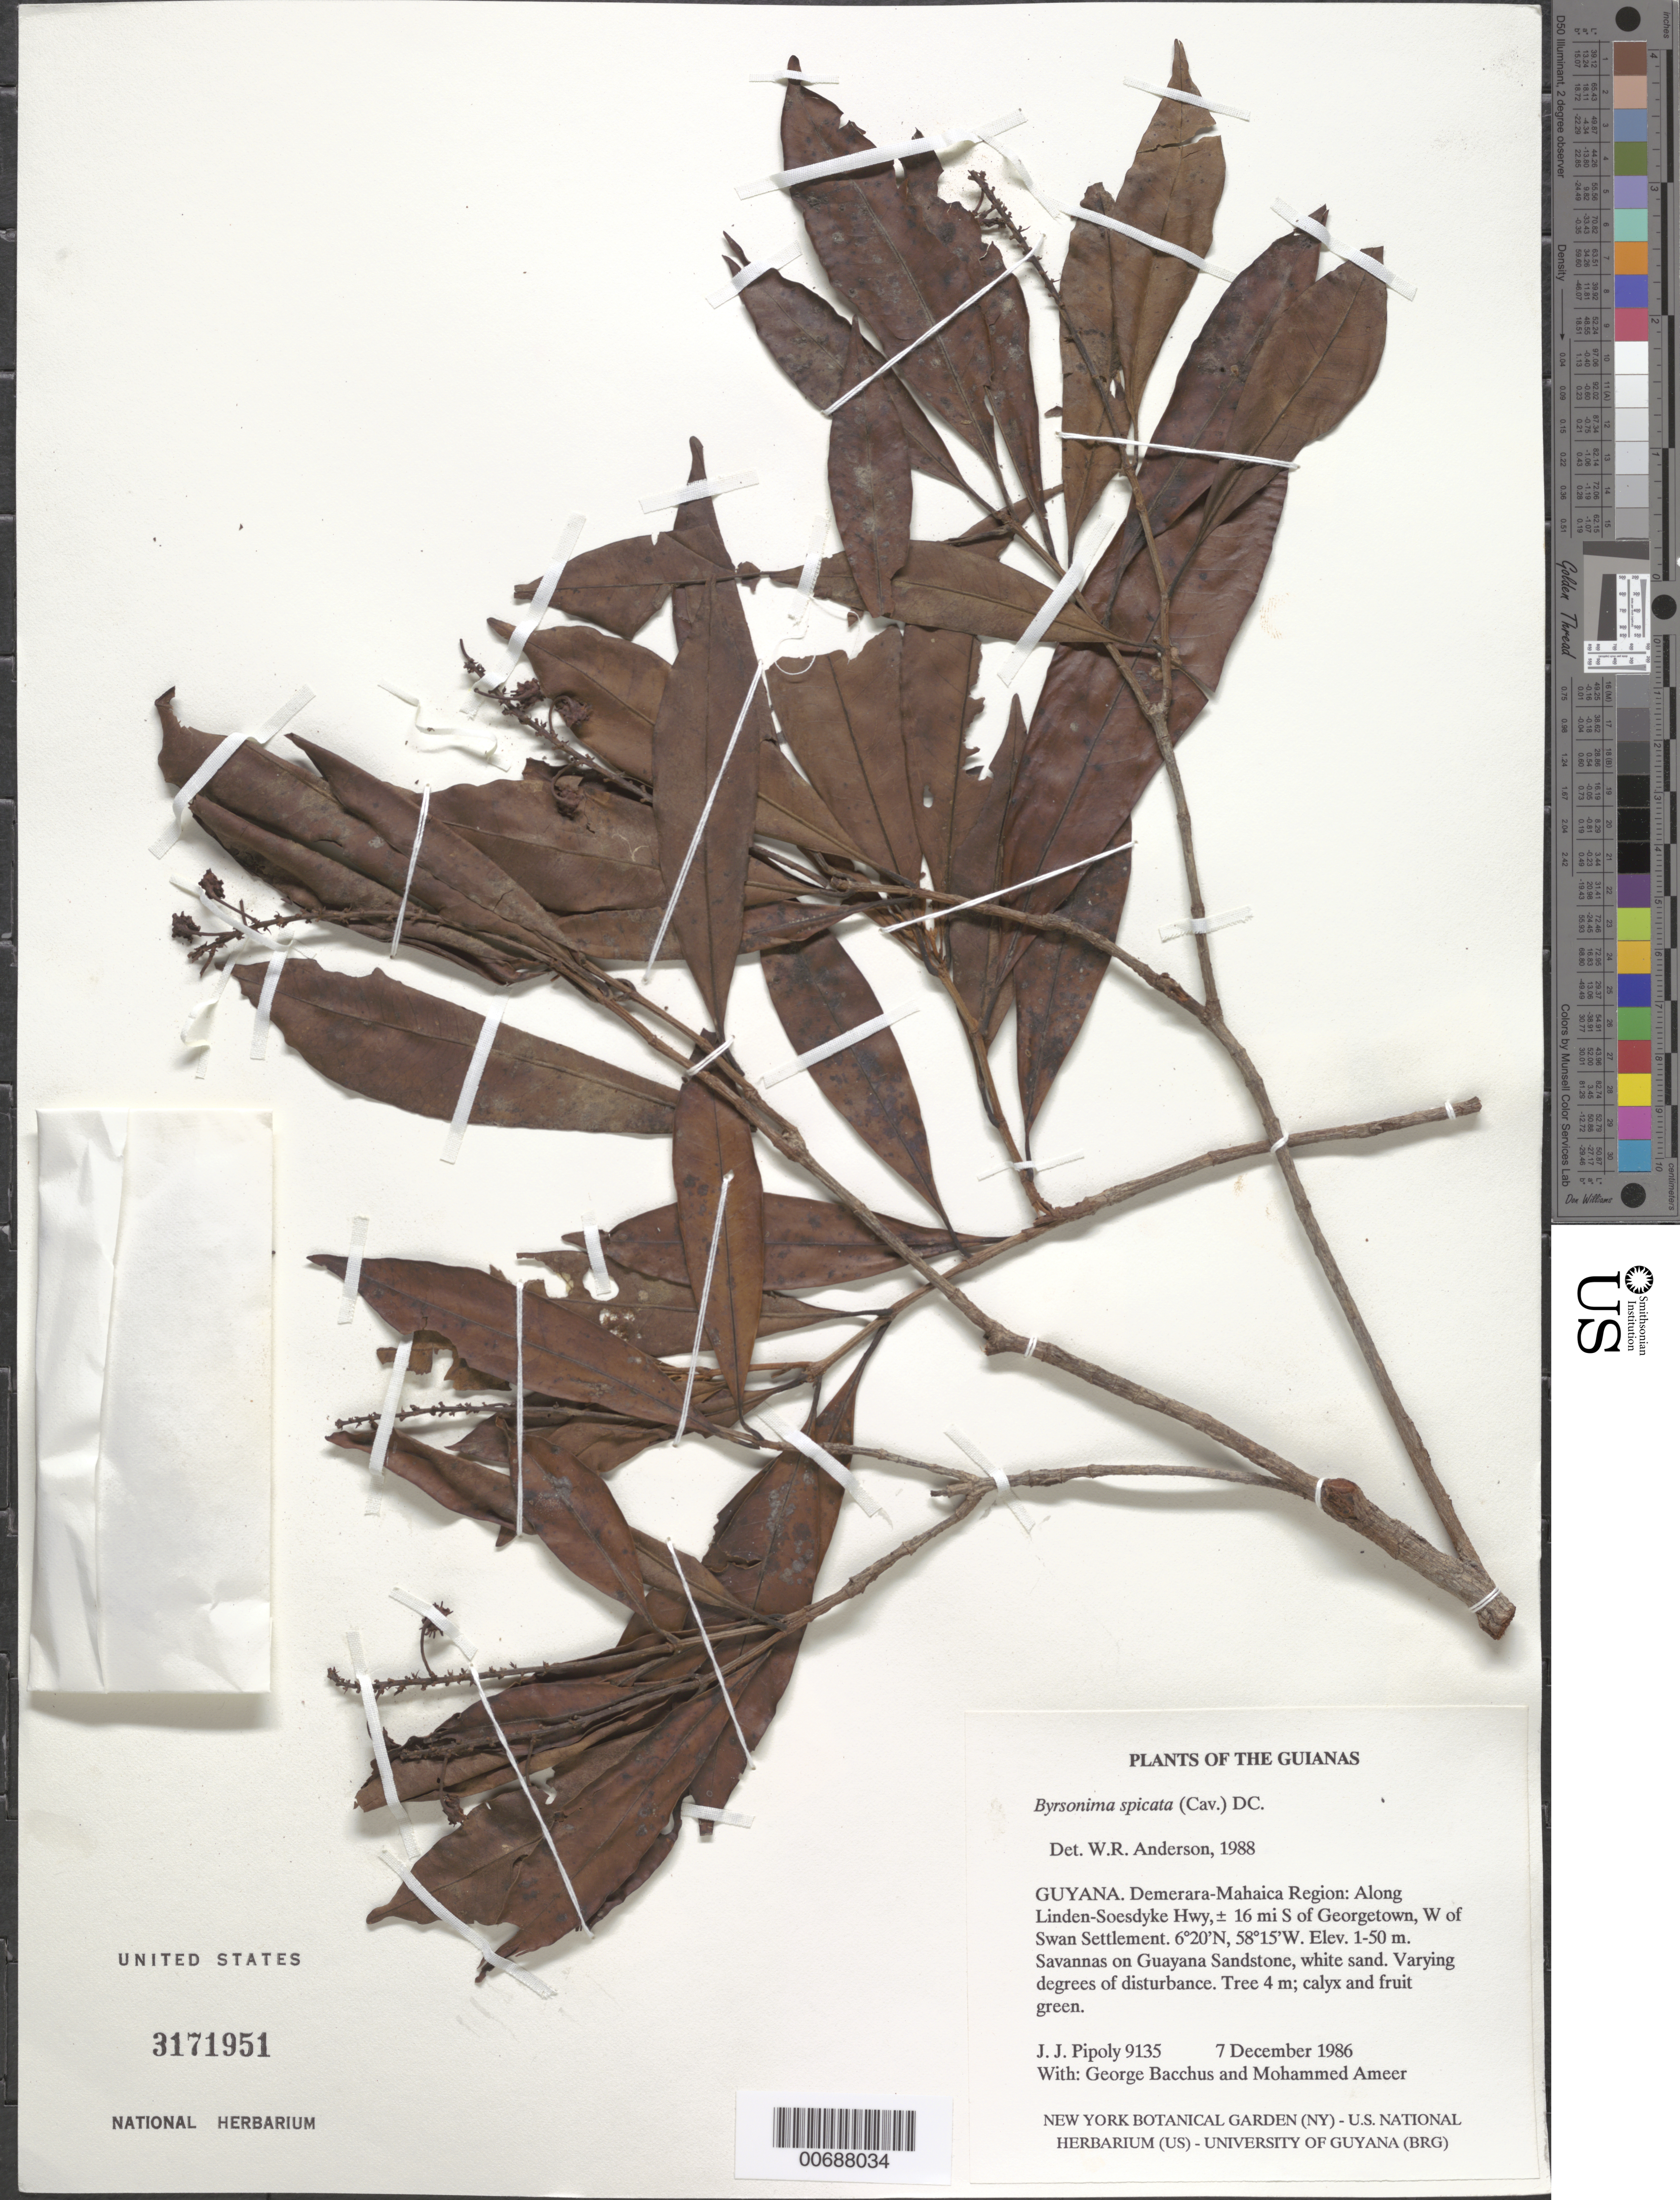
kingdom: Plantae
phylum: Tracheophyta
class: Magnoliopsida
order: Malpighiales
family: Malpighiaceae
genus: Byrsonima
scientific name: Byrsonima spicata (Cav.) DC.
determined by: Anderson, W. R., (MICH), University of Michigan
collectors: J. J. Pipoly, G. Bacchus & M. Ameer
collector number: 9135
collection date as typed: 7 December 1986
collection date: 1986-12-07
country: Guyana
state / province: Demerara-Mahaica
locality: Along Linden-Soesdyke Hwy,± 16 mi S of Georgetown, W of Swan Settlement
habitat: Savannas on Guayana Sandstone, white sand. Varying degrees of disturbance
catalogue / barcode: US 3171951